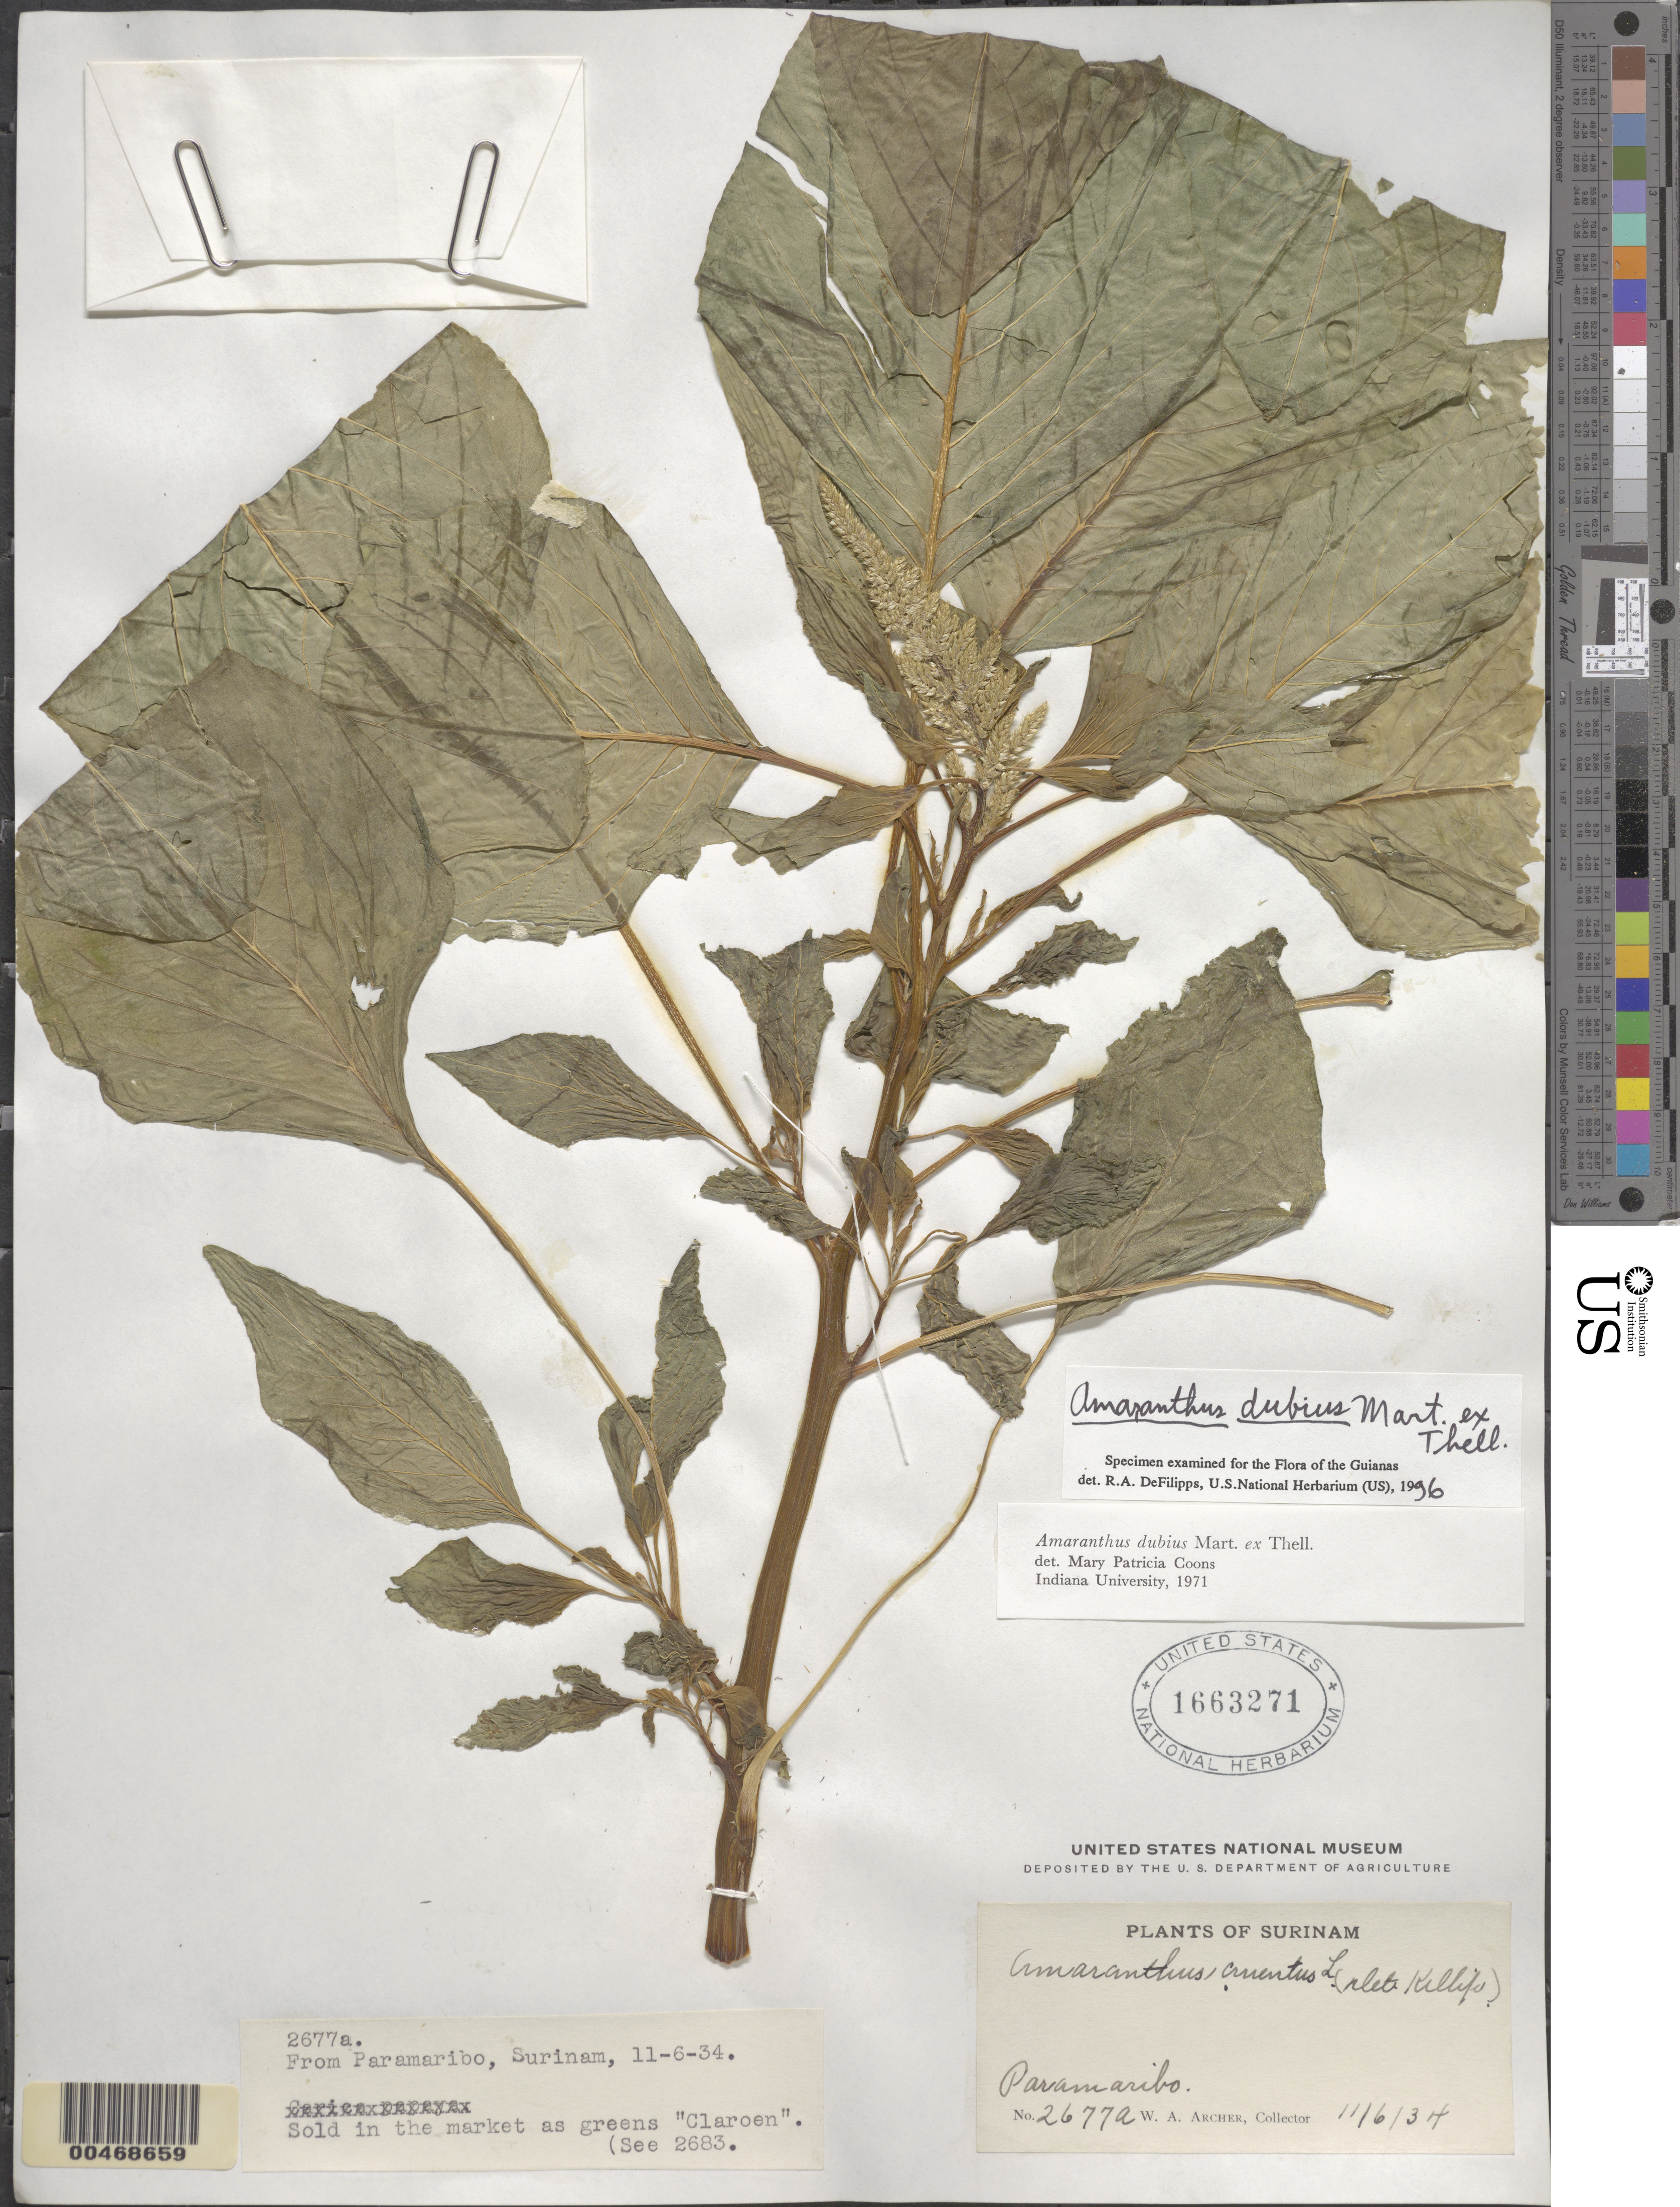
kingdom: Plantae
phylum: Tracheophyta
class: Magnoliopsida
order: Caryophyllales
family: Amaranthaceae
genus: Amaranthus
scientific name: Amaranthus dubius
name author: Mart. ex Thell.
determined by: DeFilipps, R. A.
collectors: W. A. Archer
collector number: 2677 a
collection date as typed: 6-Nov-34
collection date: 1934-11-06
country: Suriname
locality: Paramaribo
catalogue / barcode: US 1663271